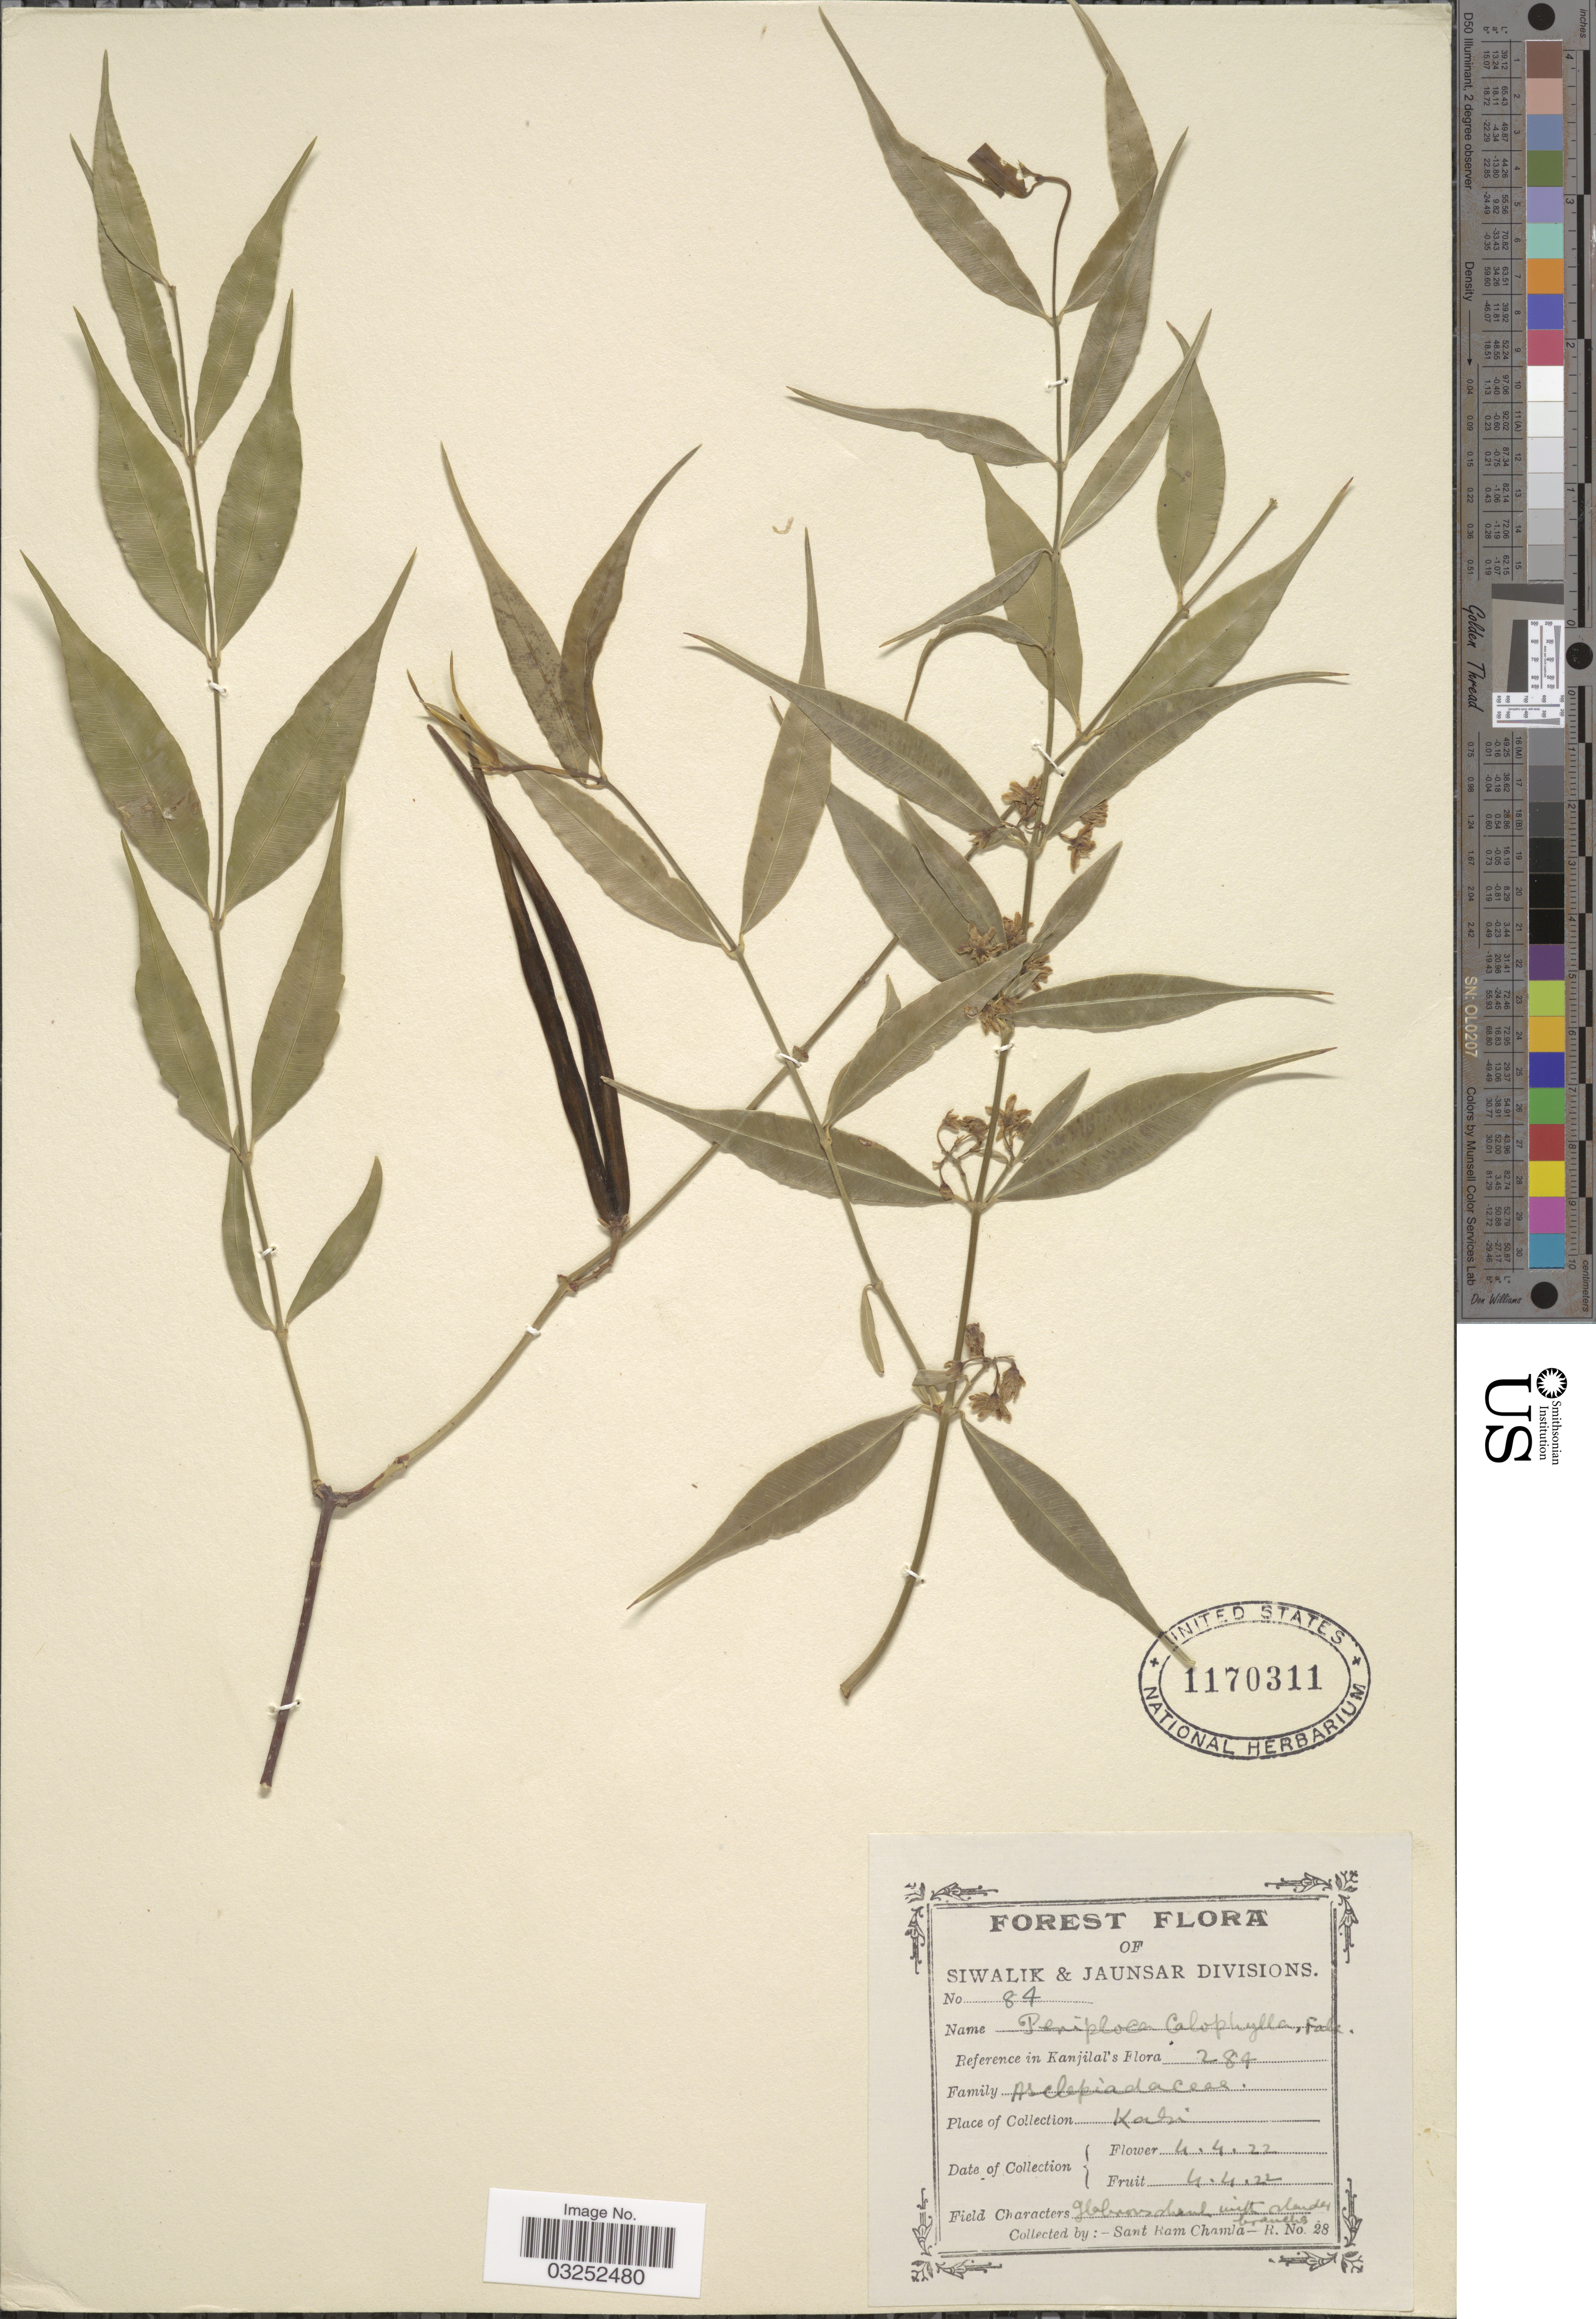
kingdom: Plantae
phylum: Tracheophyta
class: Magnoliopsida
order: Gentianales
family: Apocynaceae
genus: Periploca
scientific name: Periploca calophylla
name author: Rich. & Quart.-Dill.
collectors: S. Chamla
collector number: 84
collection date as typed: Transcribed d/m/y: 4/4/22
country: India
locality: Siwalik & Jaunsar Divisions. Kasi.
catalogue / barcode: US 1170311